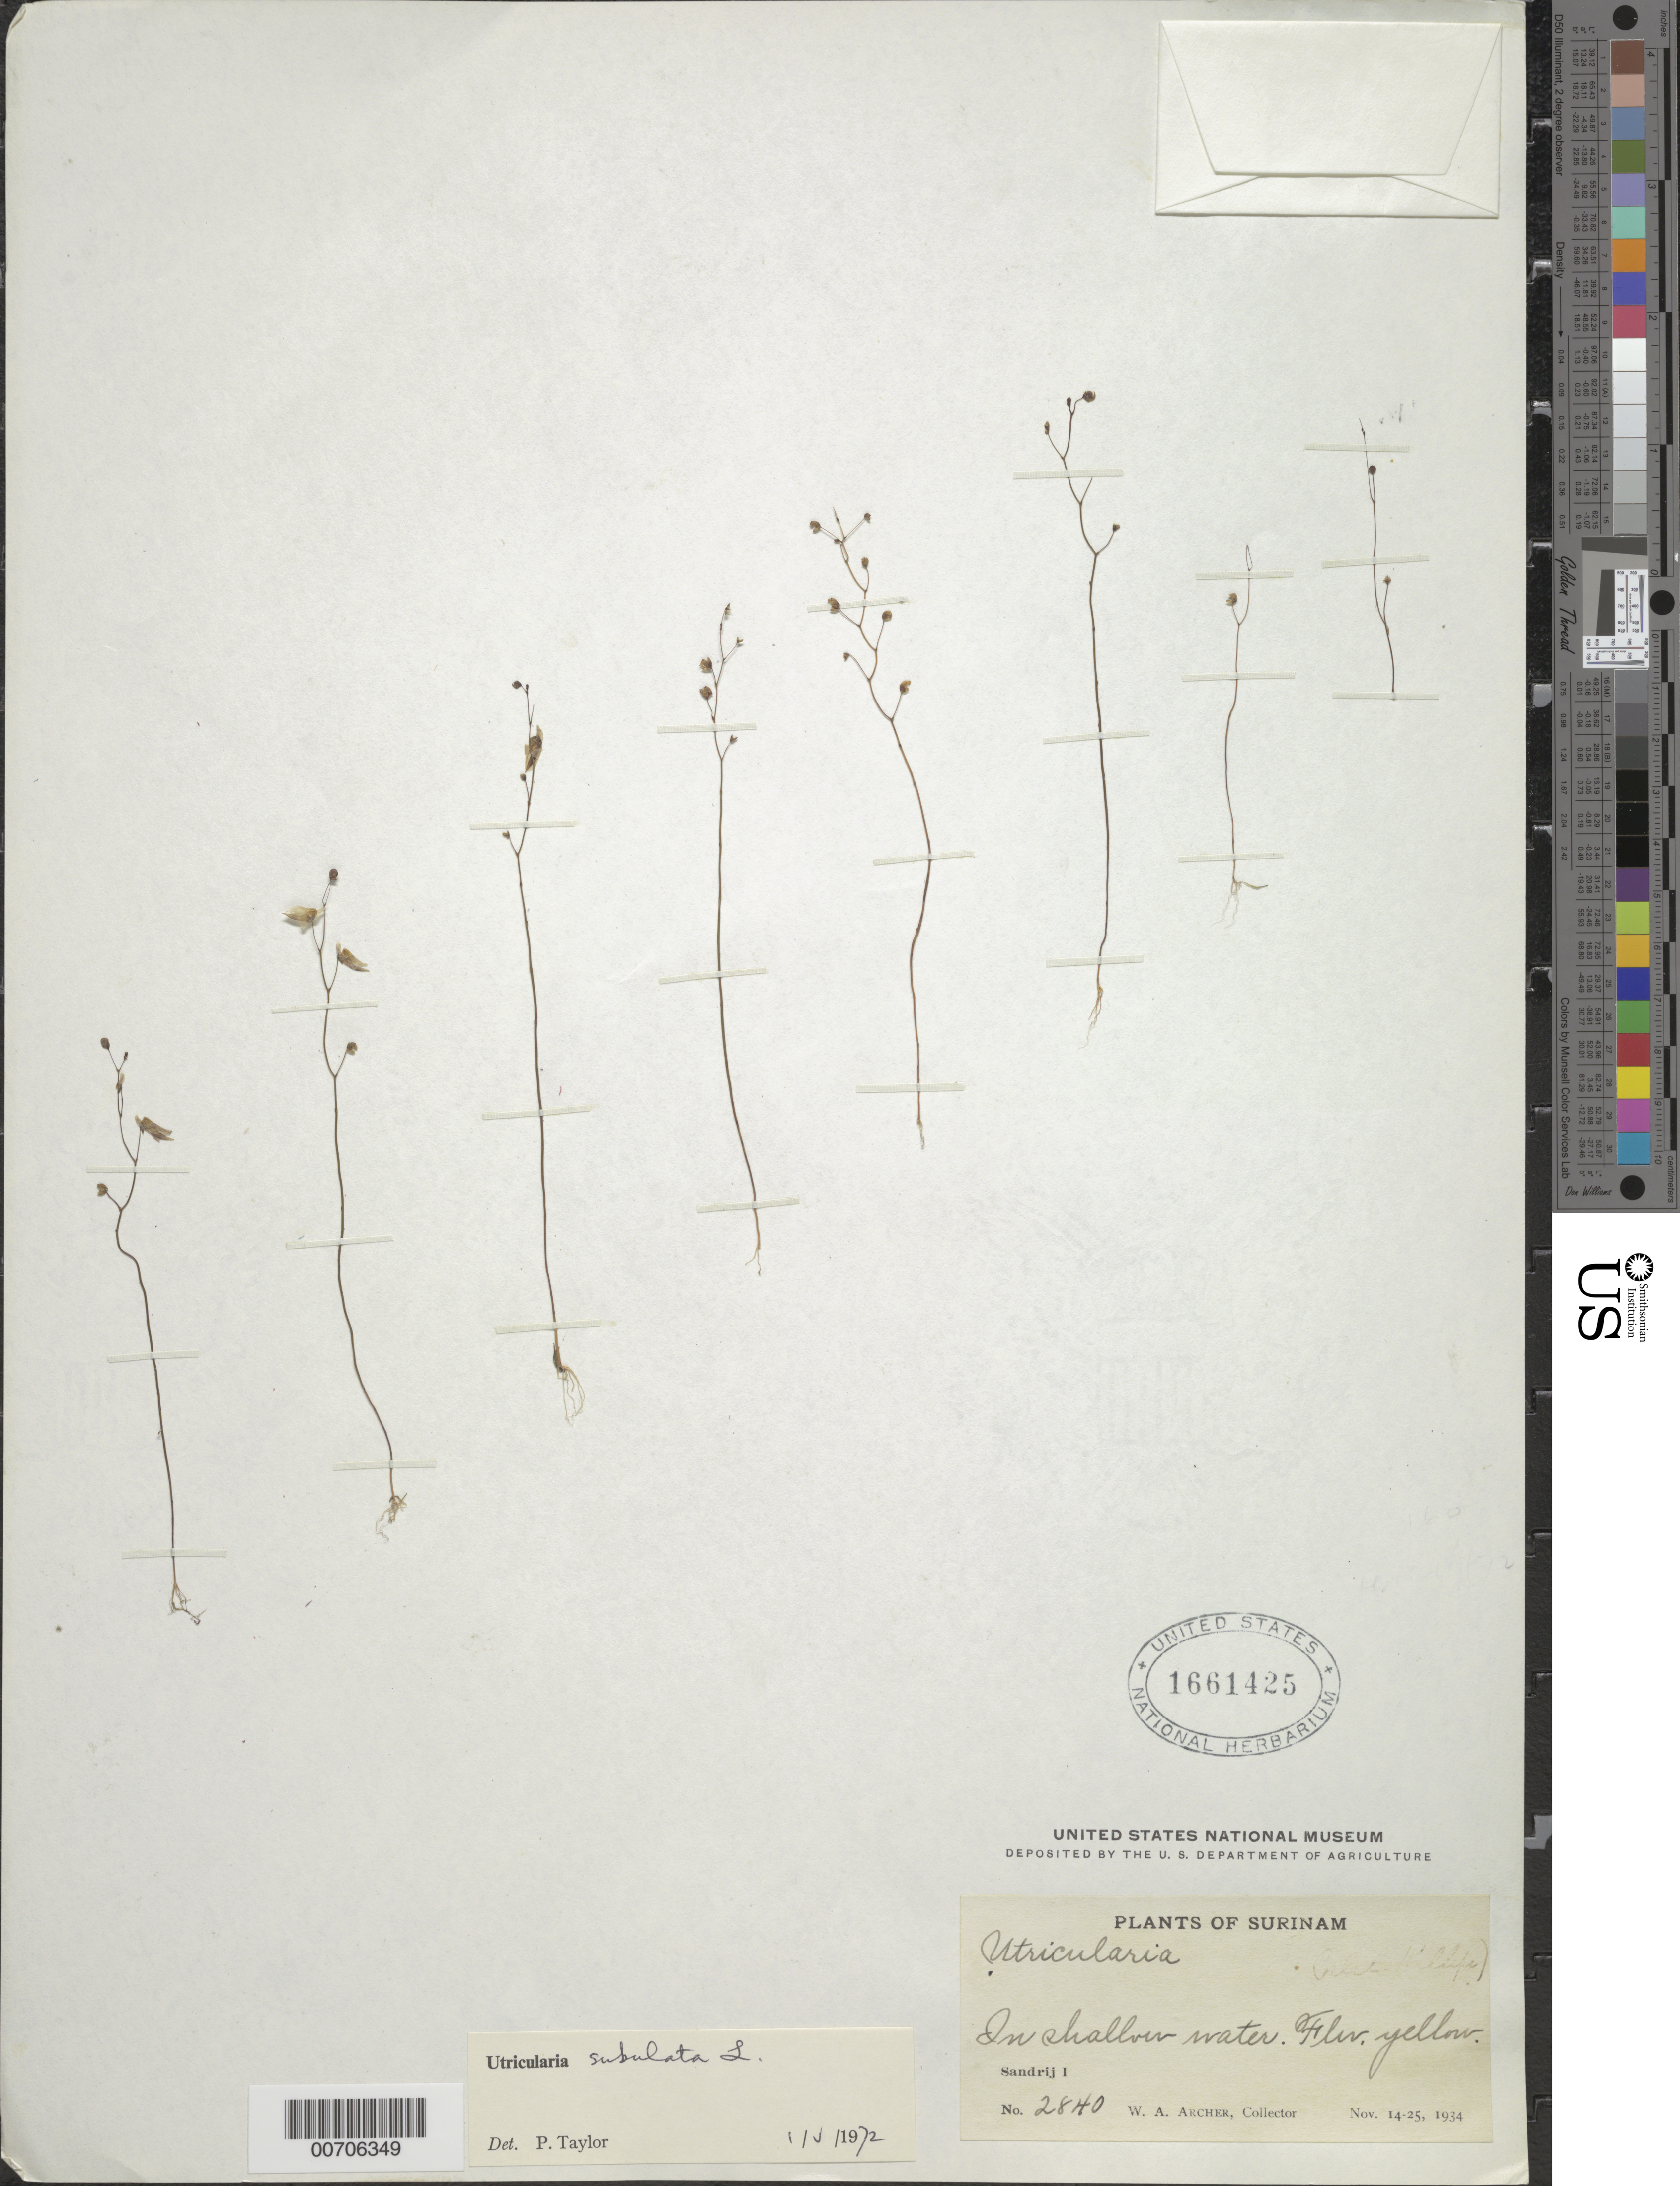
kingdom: Plantae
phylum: Tracheophyta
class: Magnoliopsida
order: Lamiales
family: Lentibulariaceae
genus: Utricularia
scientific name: Utricularia subulata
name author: L.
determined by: Taylor, P.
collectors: W. A. Archer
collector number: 2840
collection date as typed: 14-Nov-34 to 25-Nov-34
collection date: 1934-11-14/1934-11-25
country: Suriname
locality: Zanderij I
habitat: Shallow water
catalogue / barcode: US 1661425